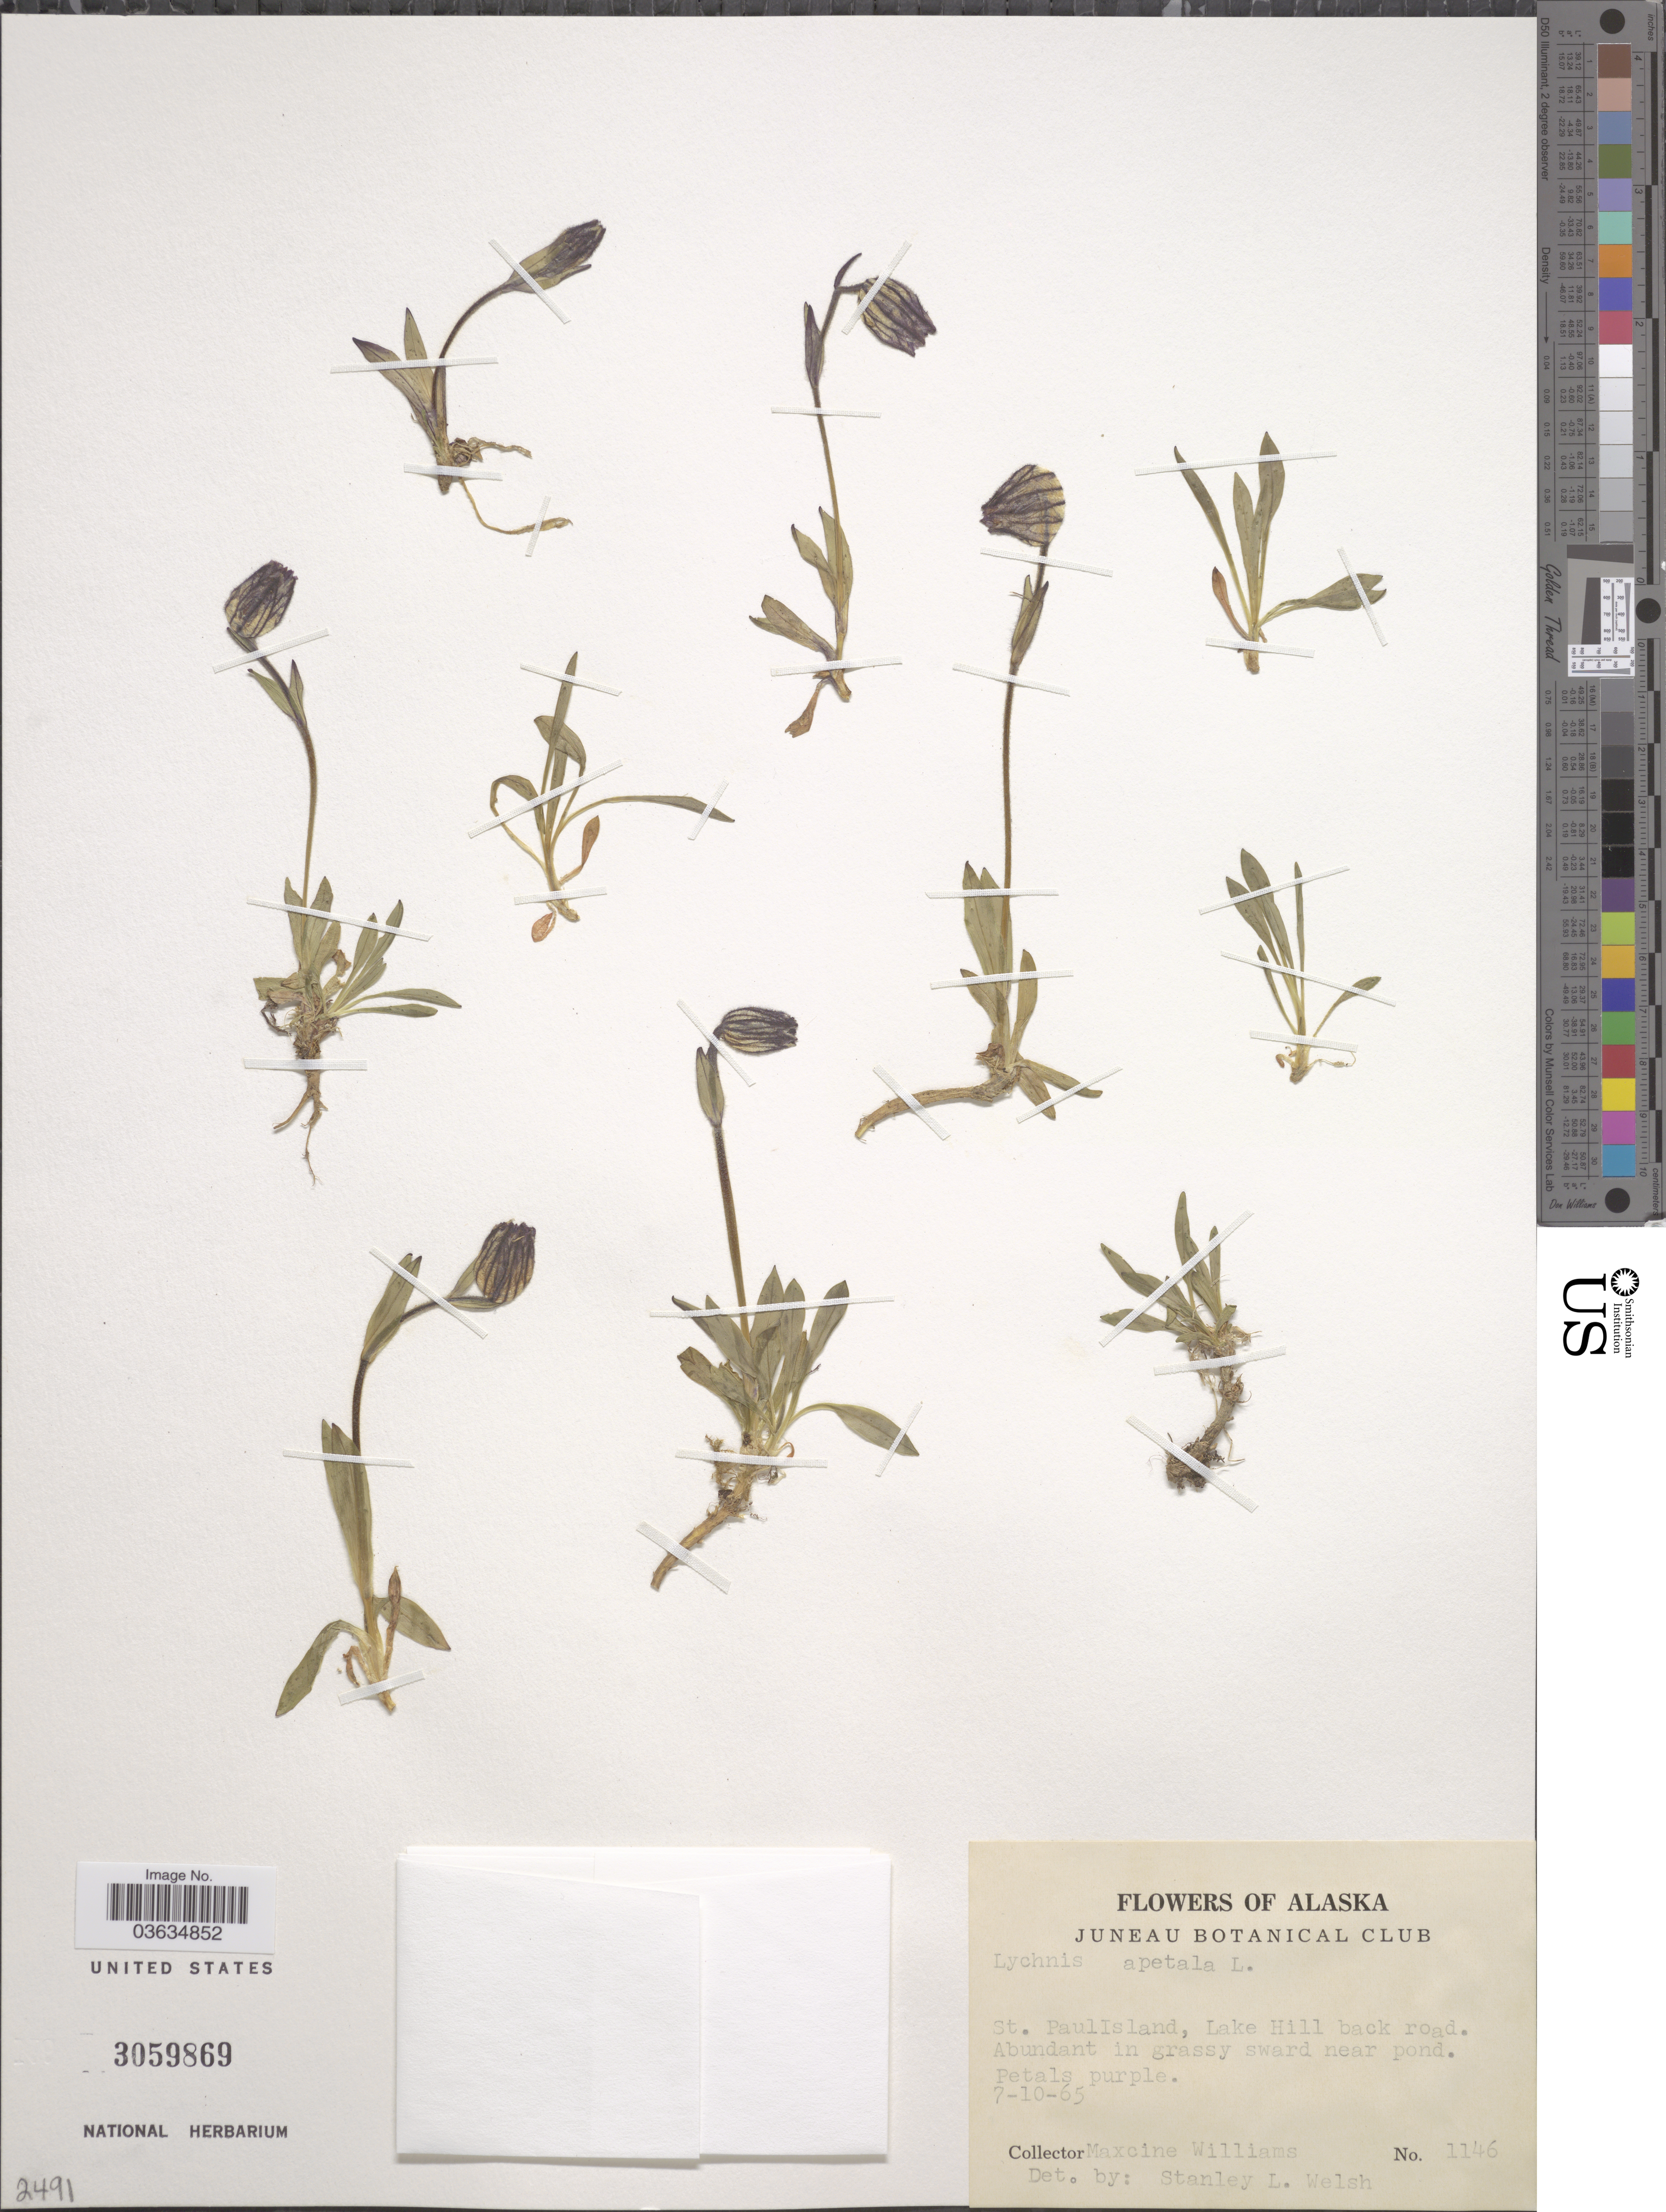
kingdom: Plantae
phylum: Tracheophyta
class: Magnoliopsida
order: Caryophyllales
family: Caryophyllaceae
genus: Silene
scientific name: Silene uralensis subsp. uralensis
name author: (Rupr.) Bocquet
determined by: Strong, Mark T., (BOT), Smithsonian Institution - National Museum of Natural History (UNITED STATES)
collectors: M. Williams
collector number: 1146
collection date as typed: Transcribed d/m/y: 10/7/65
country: United States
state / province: Alaska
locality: St. Paul Island, Lake Hill back road.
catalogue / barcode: US 3059869